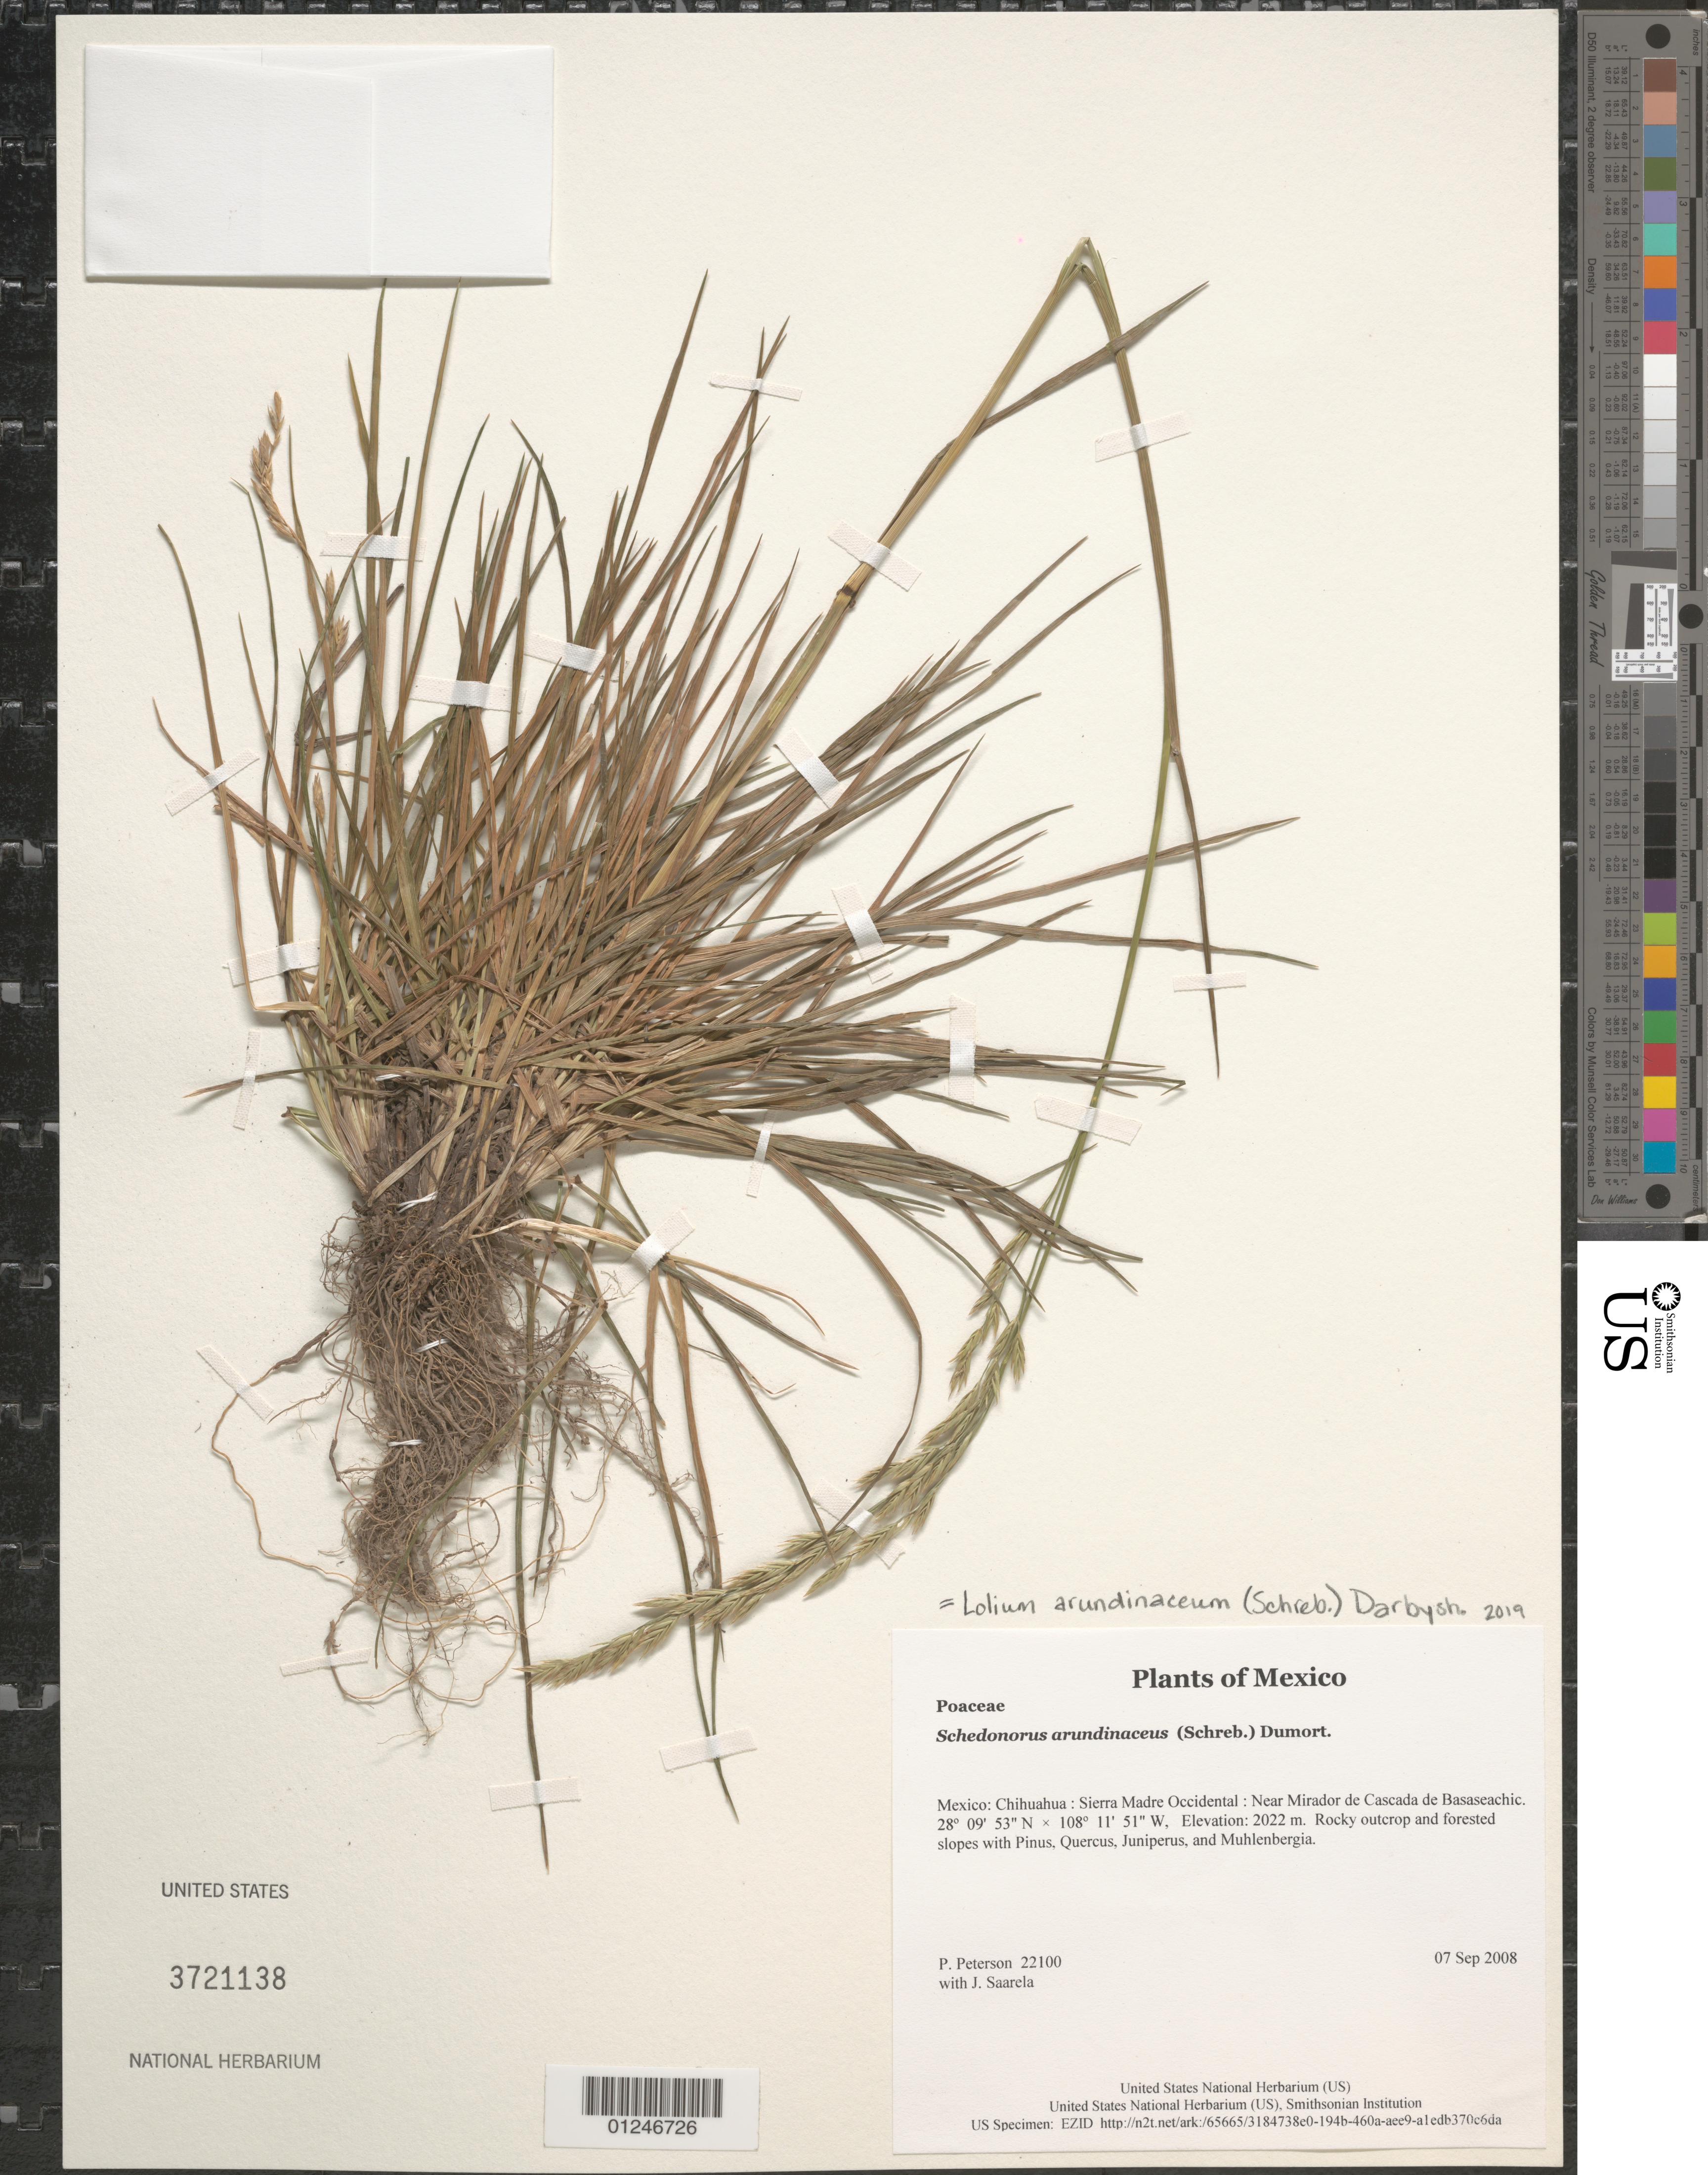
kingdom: Plantae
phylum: Tracheophyta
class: Liliopsida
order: Poales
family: Poaceae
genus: Schedonorus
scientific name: Schedonorus arundinaceus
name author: (Schreb.) Dumort.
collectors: P. M. Peterson & J. Saarela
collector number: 22100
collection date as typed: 07 Sep 2008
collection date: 2008-09-07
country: Mexico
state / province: Chihuahua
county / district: Sierra Madre Occidental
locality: Near Mirador de Cascada de Basaseachic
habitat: Rocky outcrop and forested slopes with Pinus, Quercus, Juniperus, and Muhlenbergia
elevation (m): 2022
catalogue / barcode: US 3721138